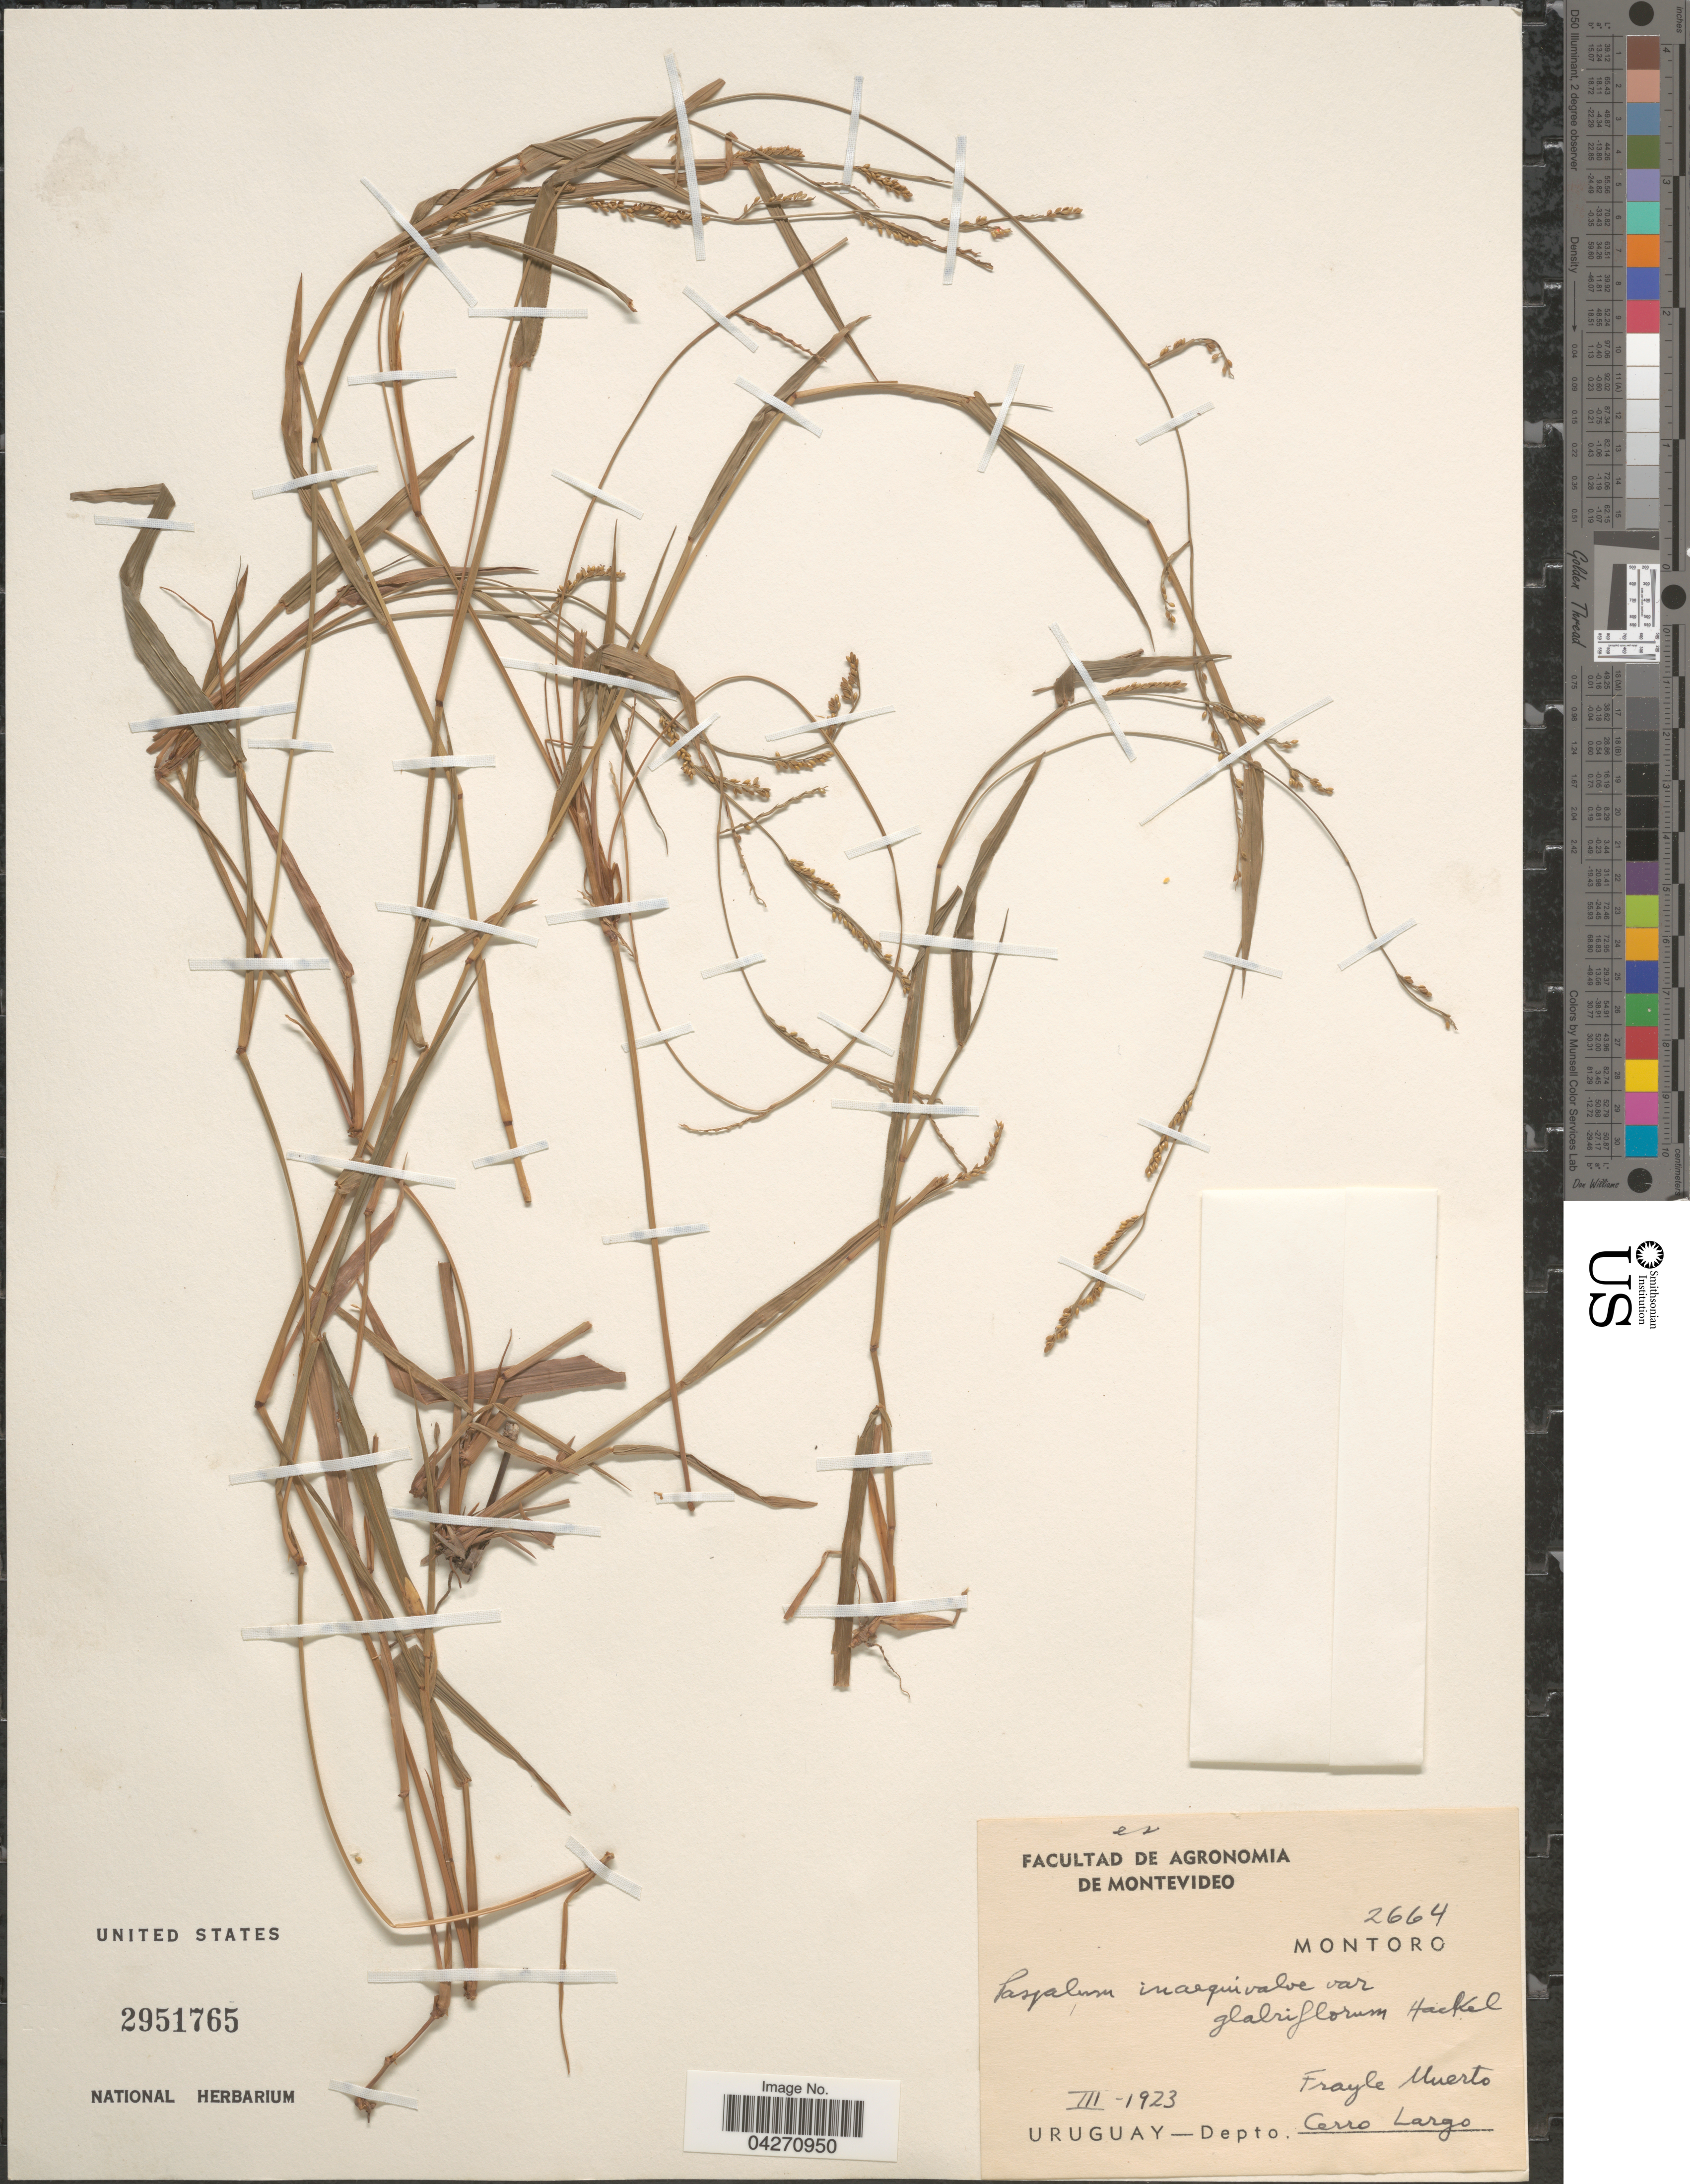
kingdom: Plantae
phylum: Tracheophyta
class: Liliopsida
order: Poales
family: Poaceae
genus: Paspalum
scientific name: Paspalum inaequivalve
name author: Raddi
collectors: Montoro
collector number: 2664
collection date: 1923-03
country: Uruguay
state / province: Cerro Largo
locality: Frayle Muerto. Depto. Cerro Largo.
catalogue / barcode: US 2951765